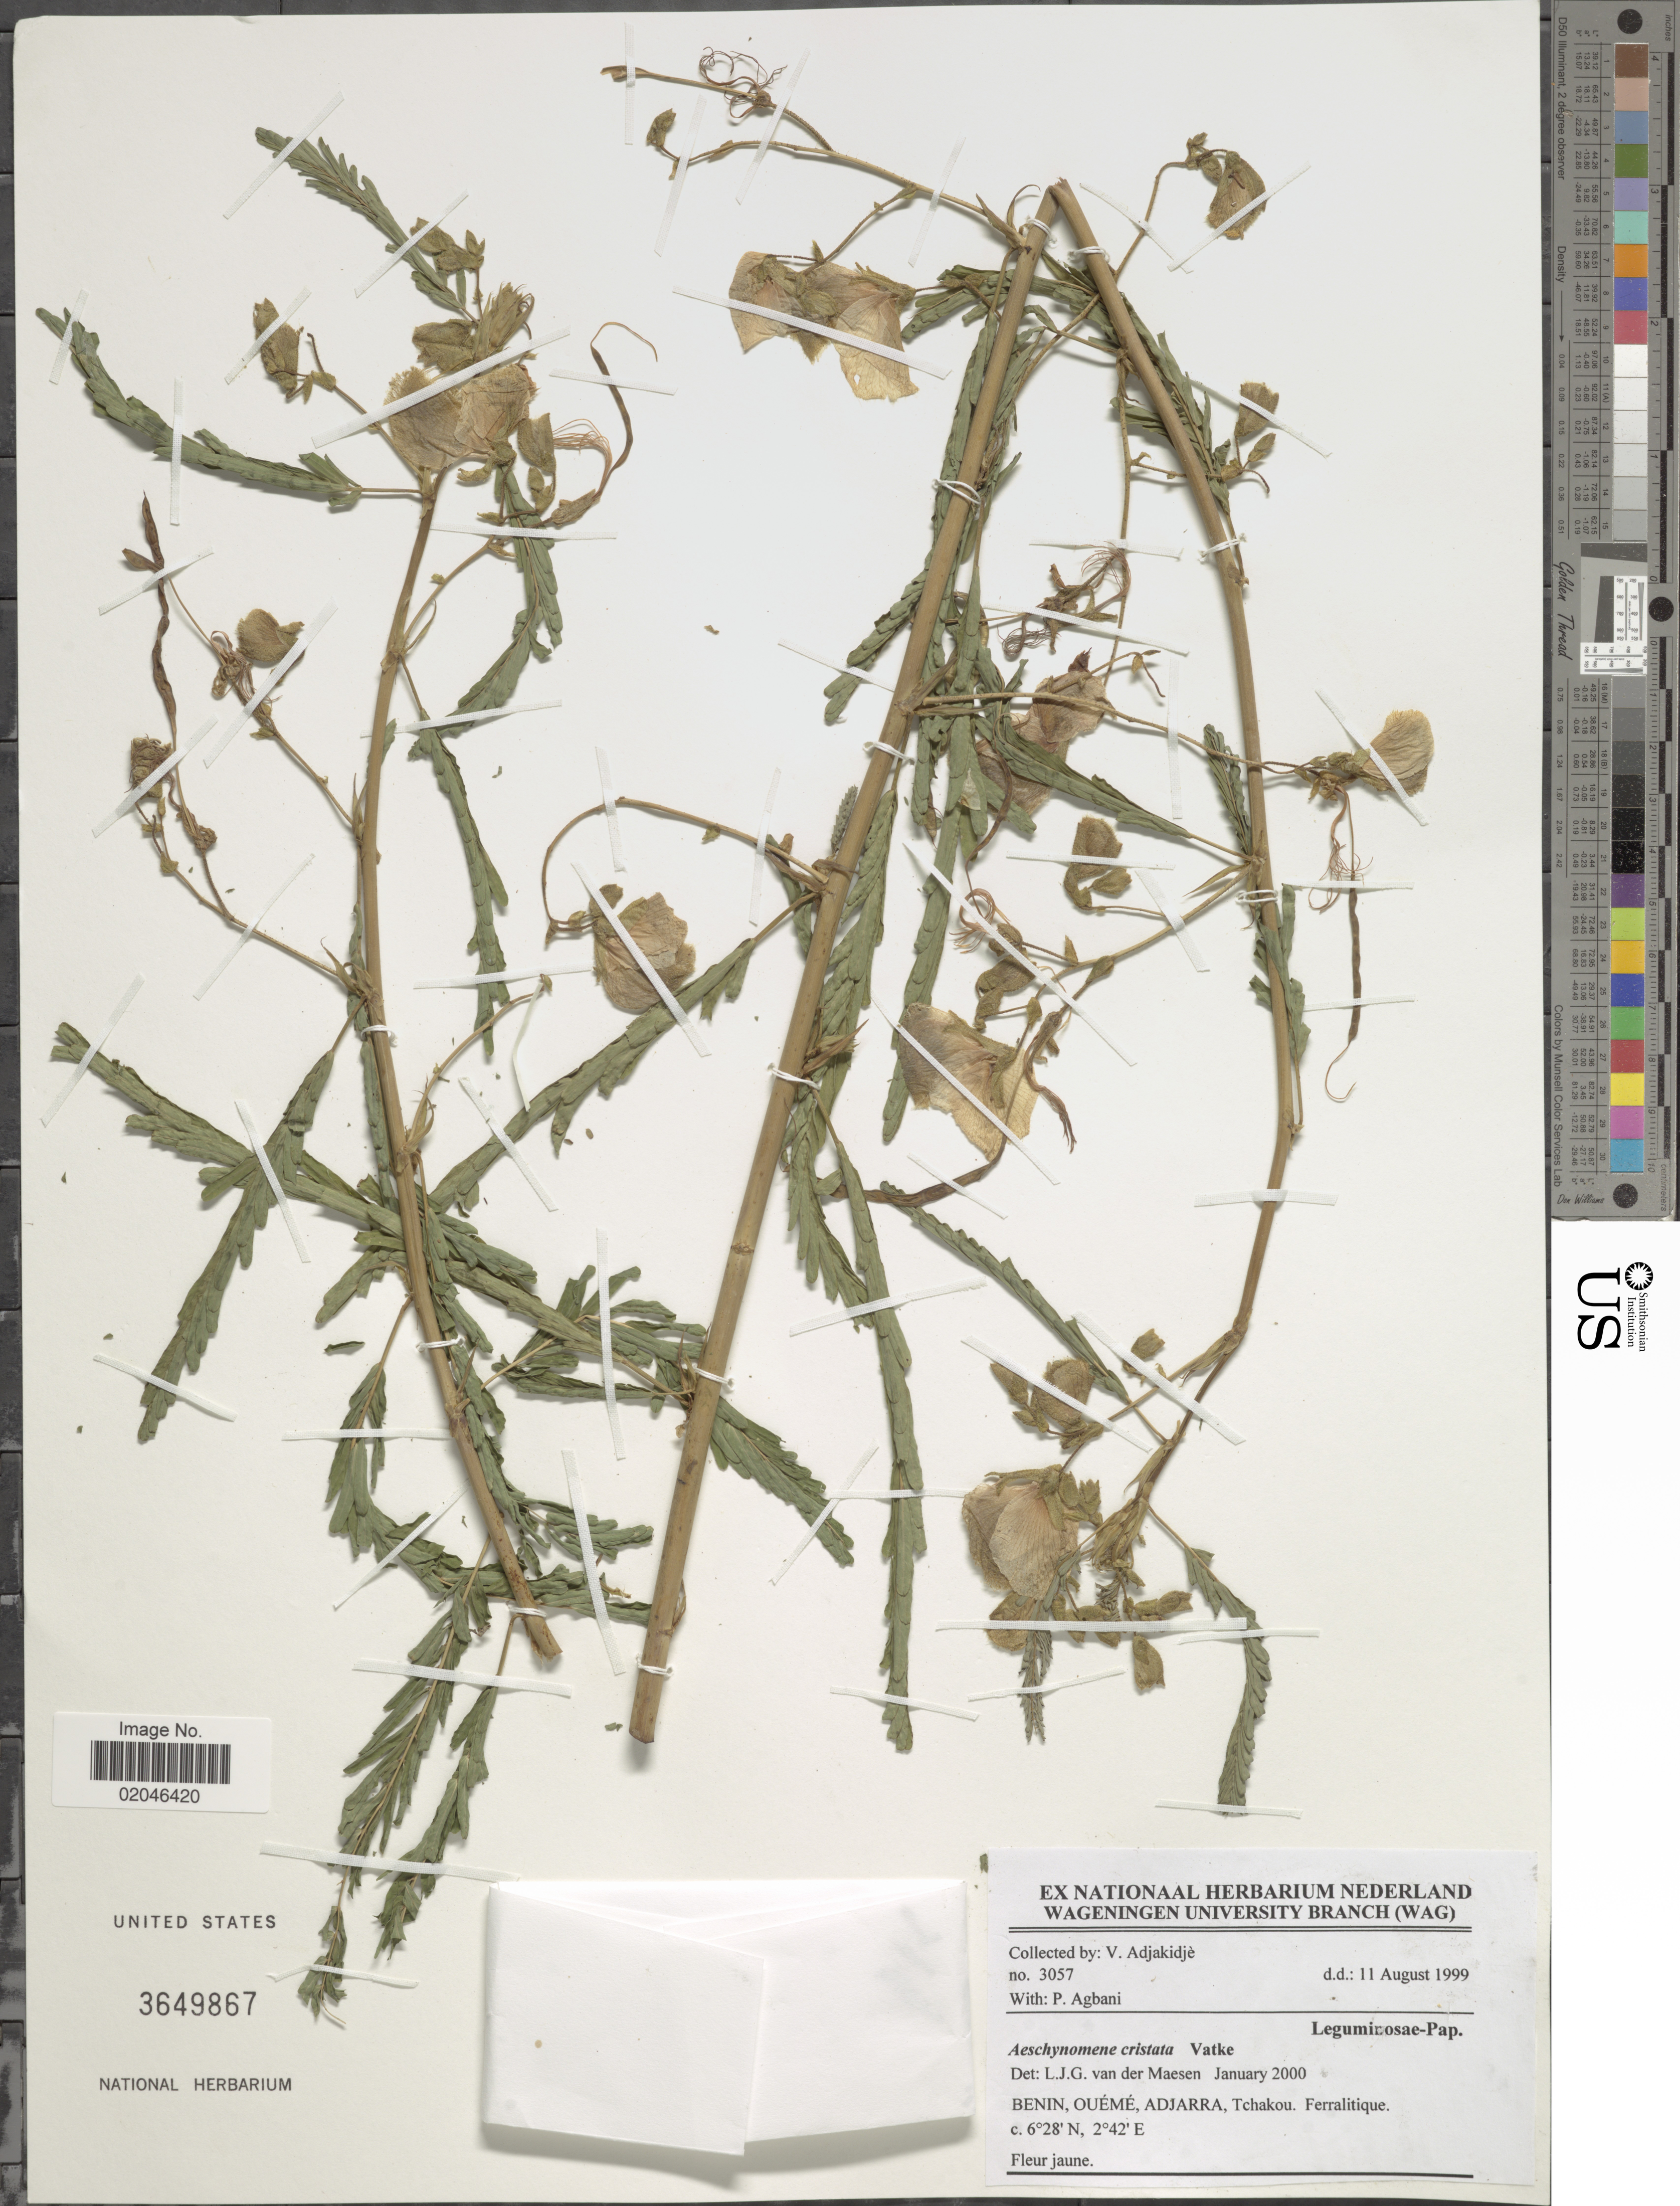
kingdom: Plantae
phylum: Tracheophyta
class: Magnoliopsida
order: Fabales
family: Fabaceae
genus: Aeschynomene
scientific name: Aeschynomene cristata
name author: Vatke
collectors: V. Adjakidjè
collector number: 3057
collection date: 1999-08-11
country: Benin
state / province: Oueme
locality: Adjarra, Tchakou. Ferralitique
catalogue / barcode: US 3649867